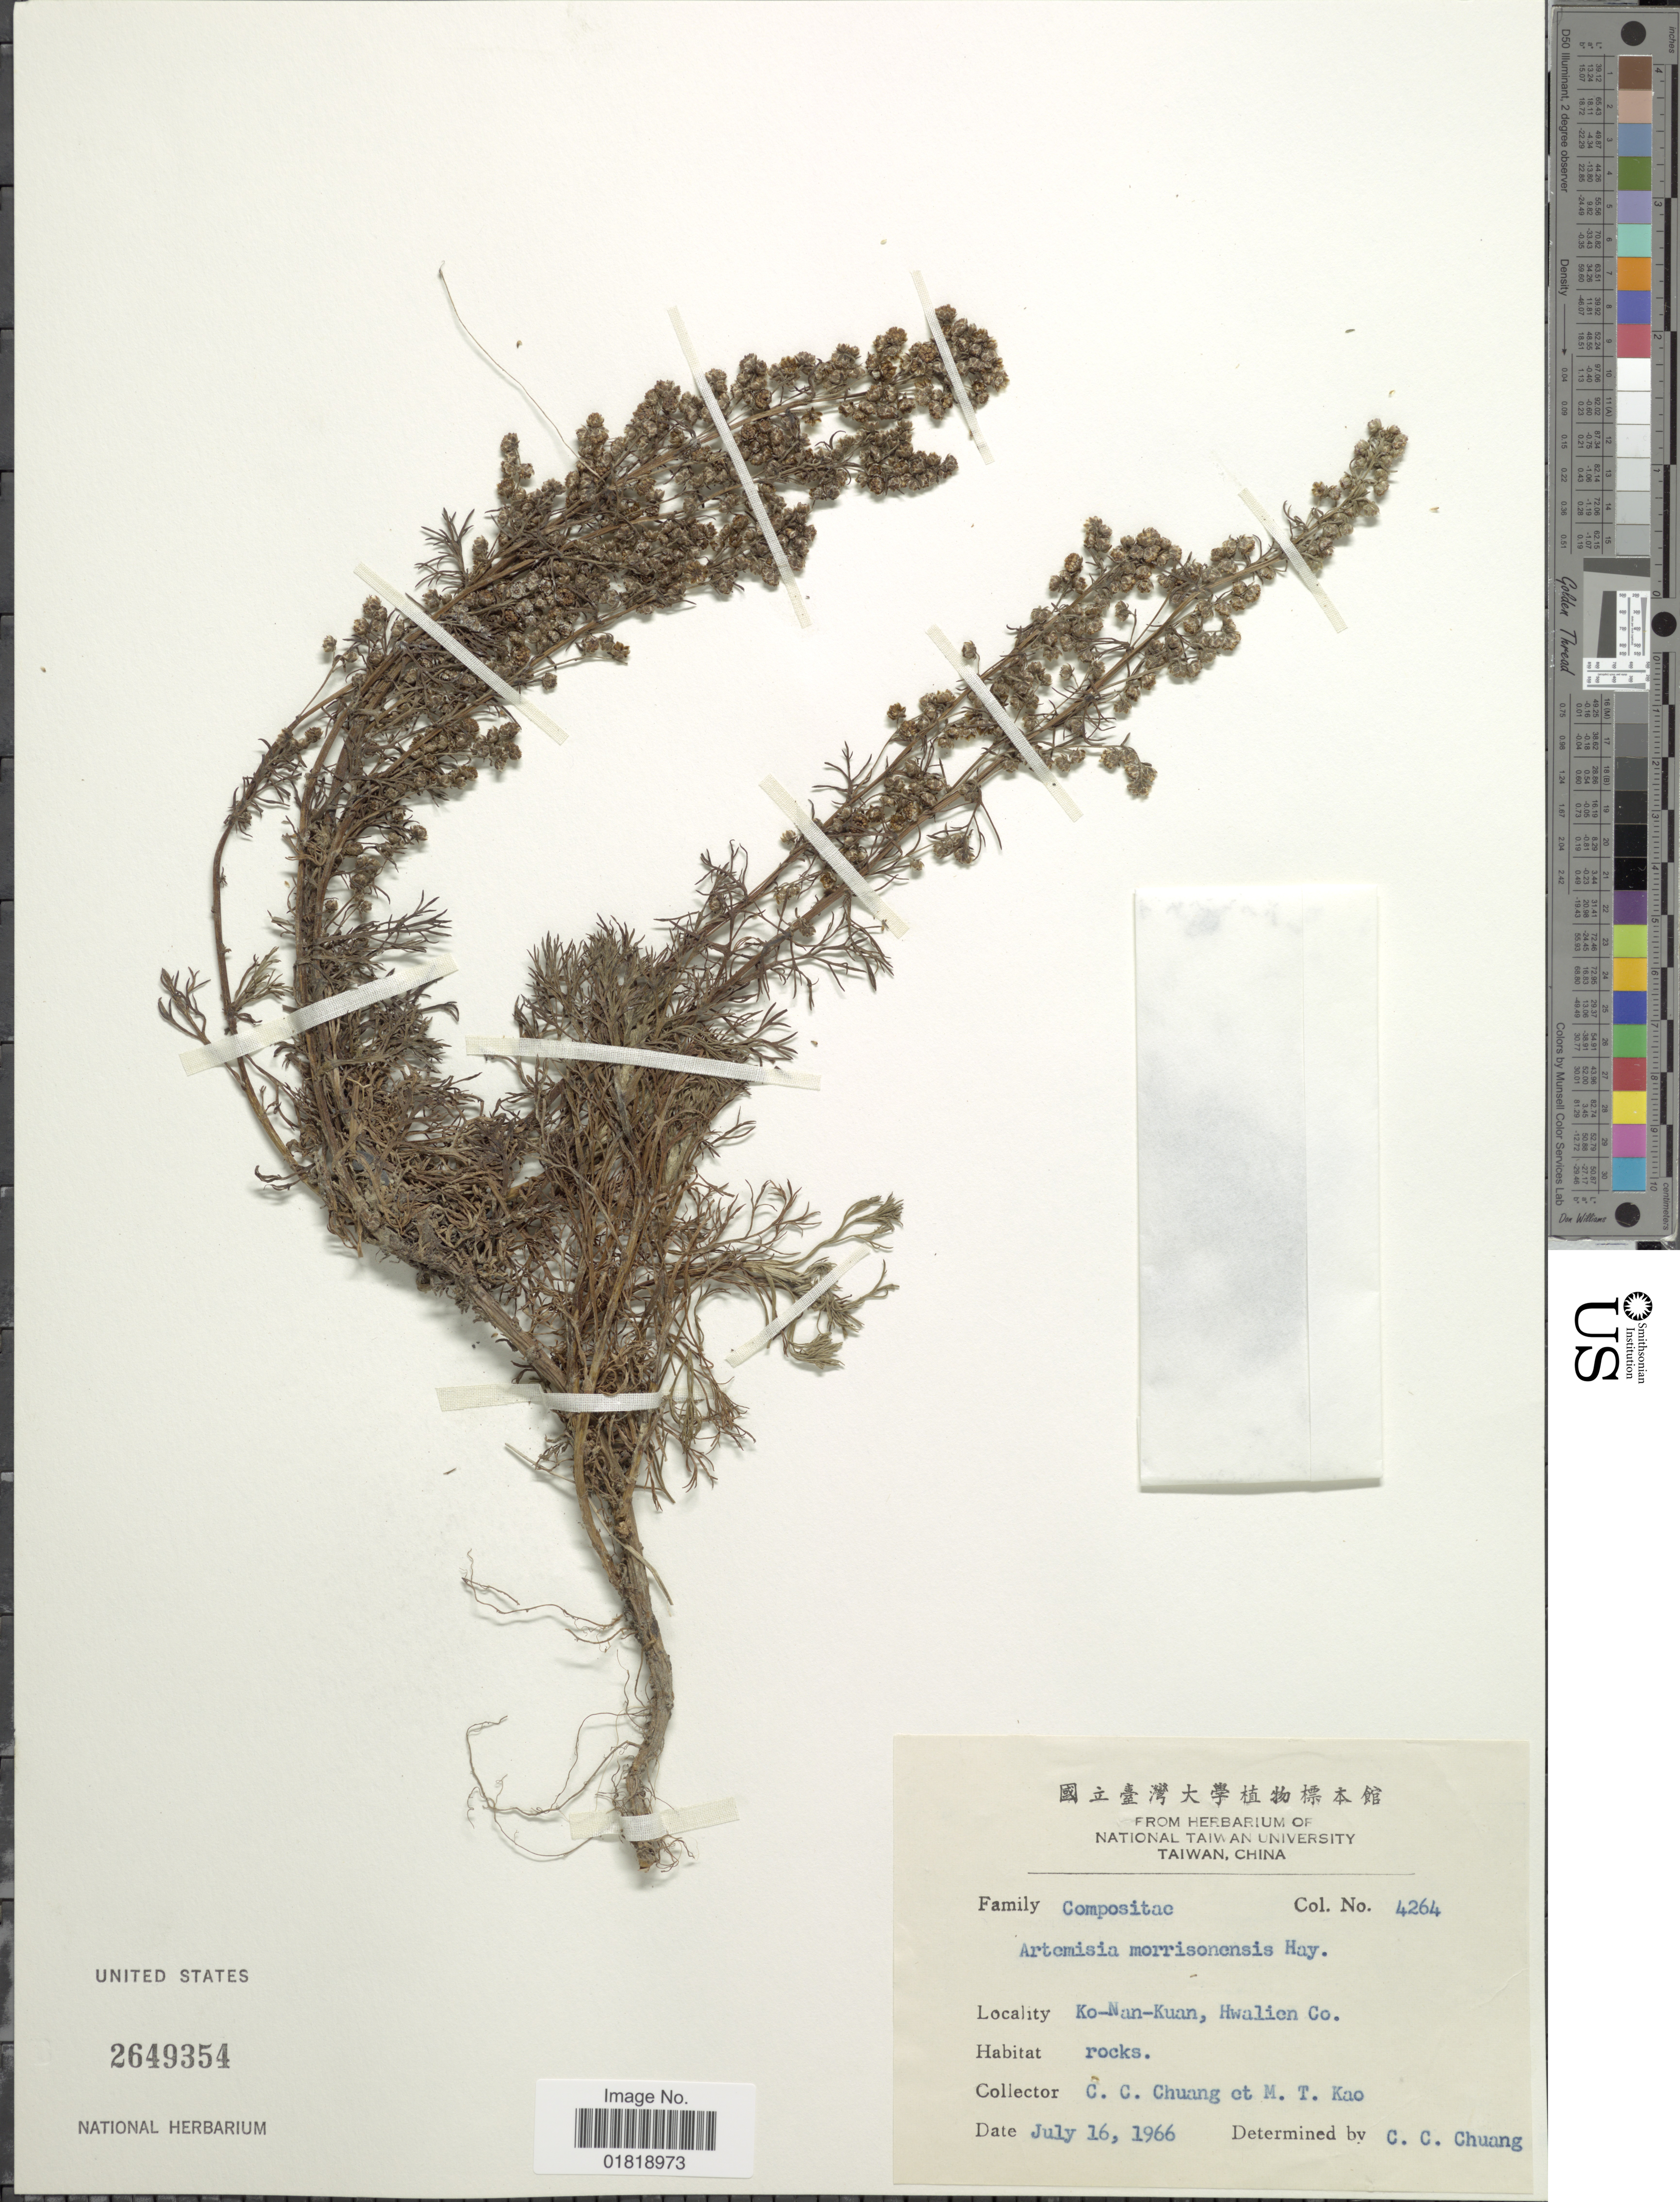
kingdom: Plantae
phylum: Tracheophyta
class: Magnoliopsida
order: Asterales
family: Asteraceae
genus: Artemisia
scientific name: Artemisia morrisonensis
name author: Hayata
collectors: C. C. Chuang & M. T. Kao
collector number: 4264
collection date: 1966-07-16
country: Taiwan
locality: Ko-Nan-Kuan, Hwalien Co.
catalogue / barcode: US 2649354